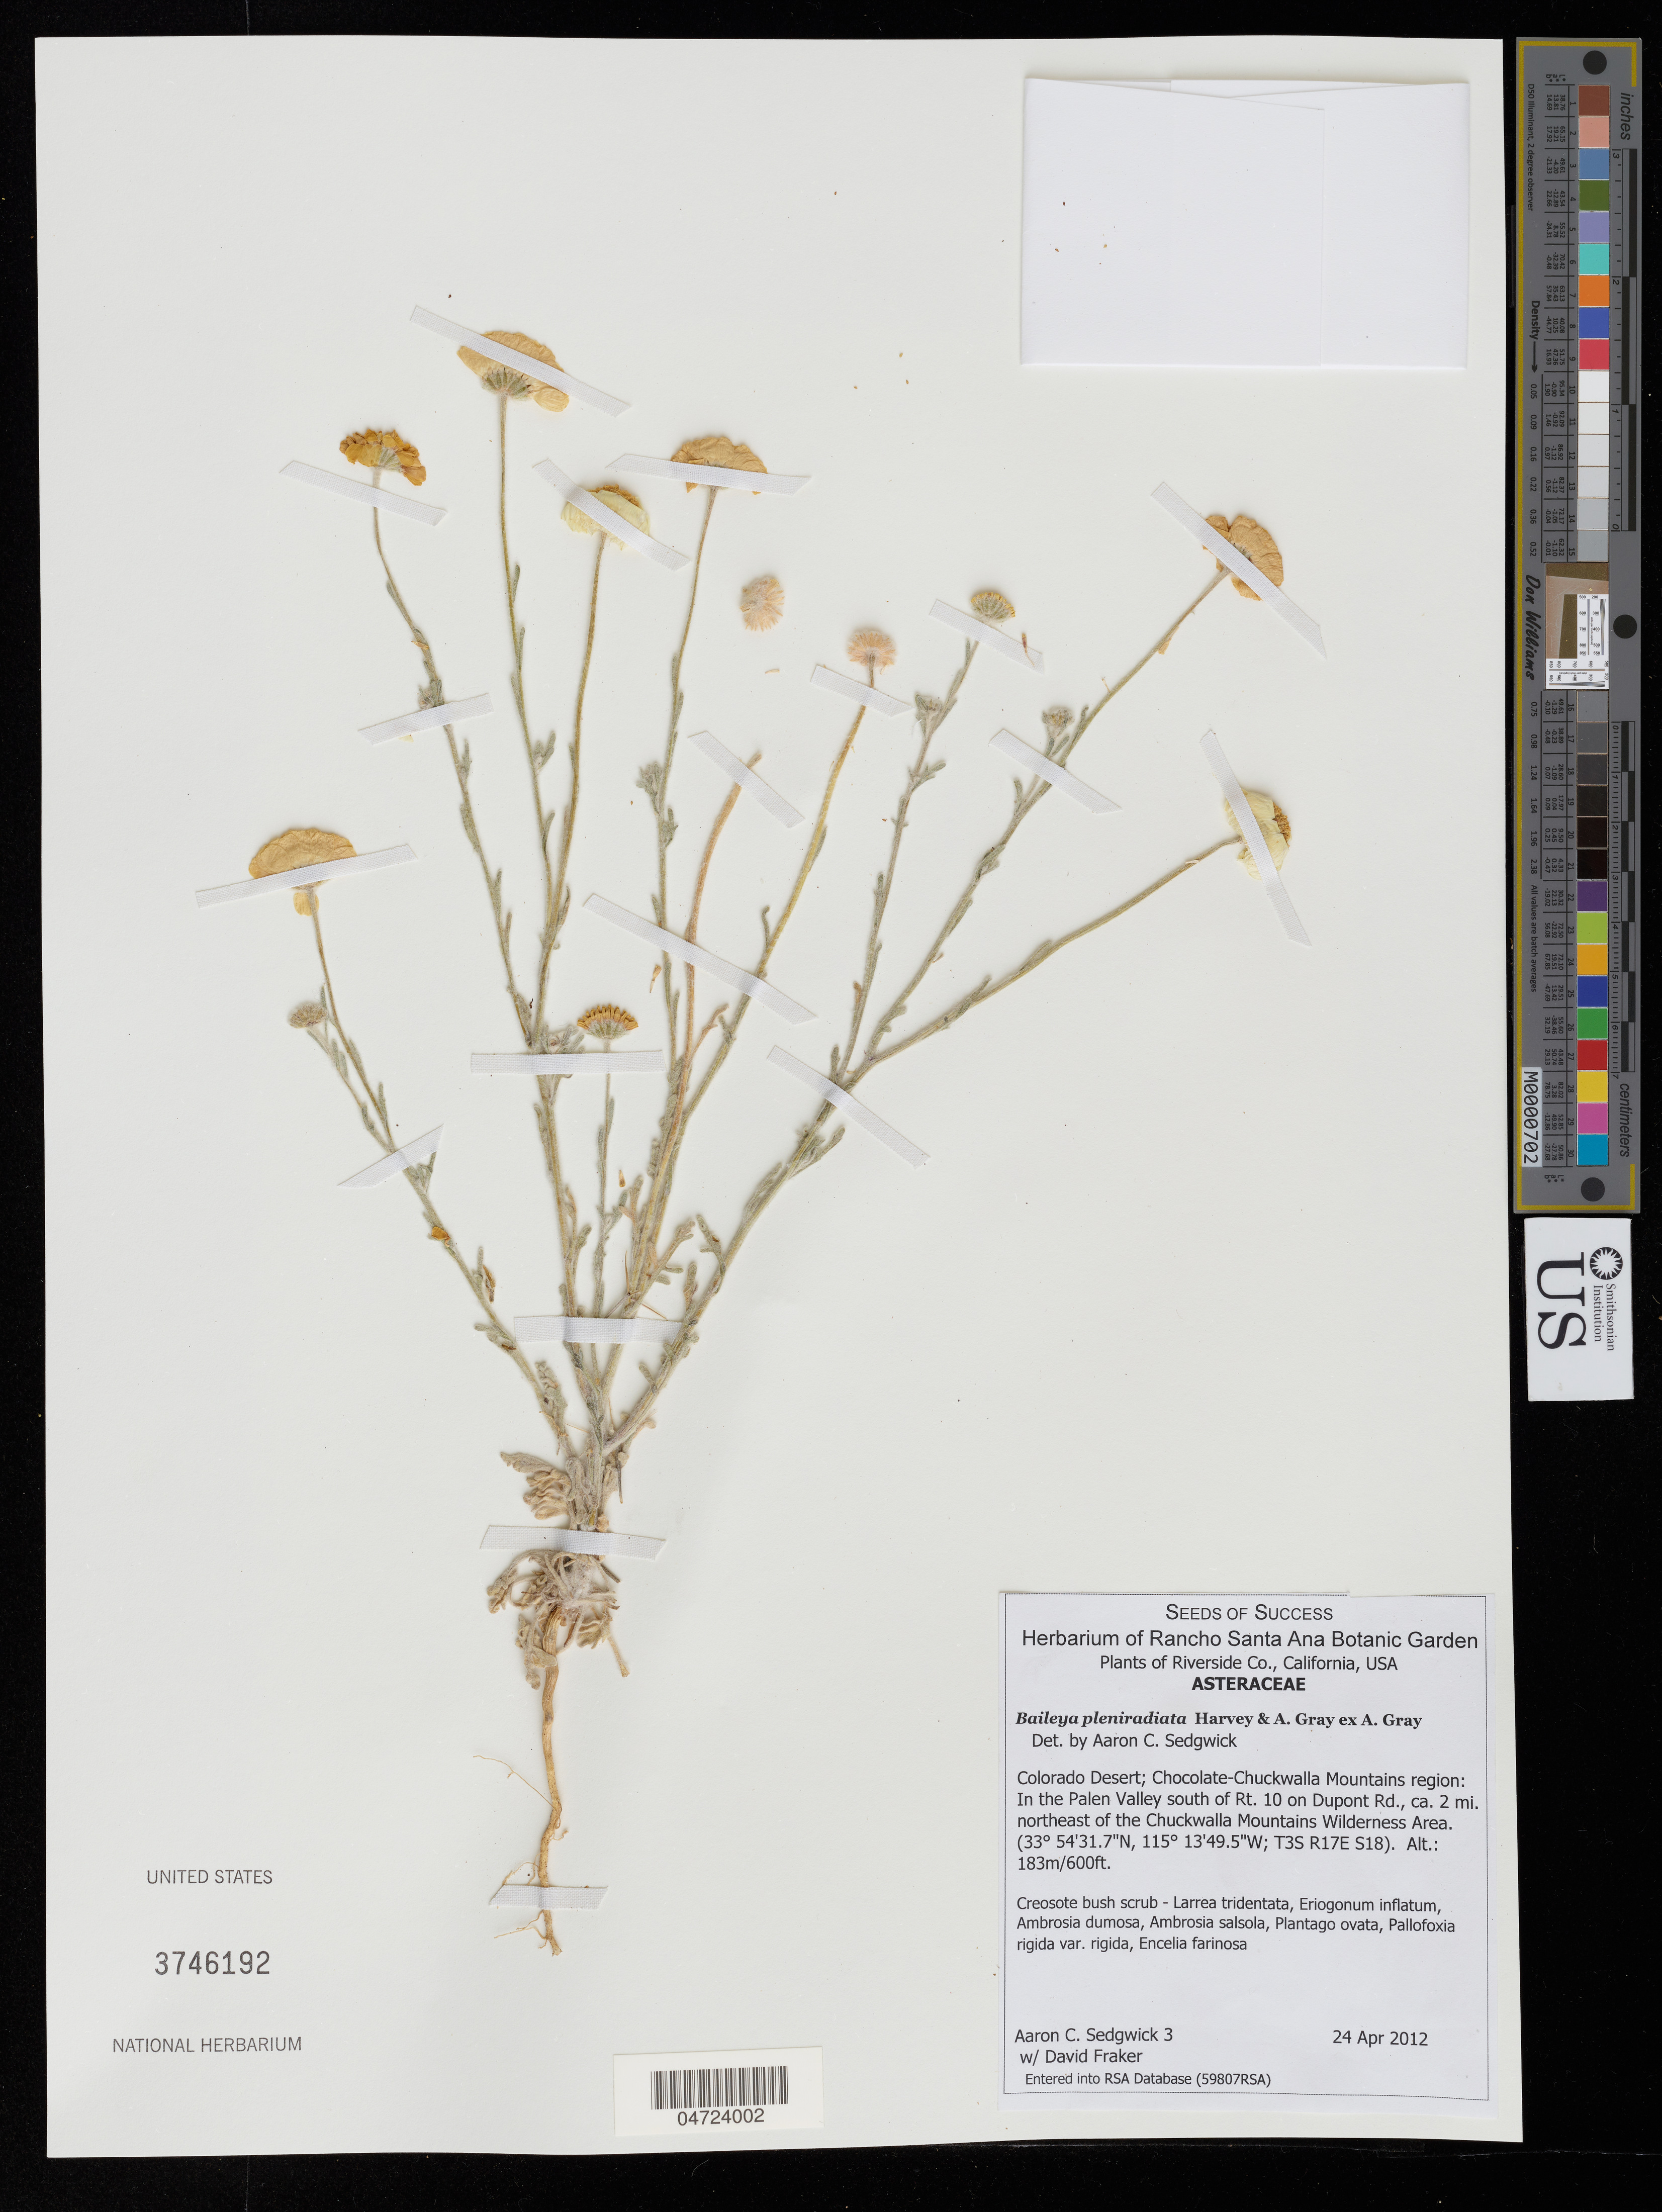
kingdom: Plantae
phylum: Tracheophyta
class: Magnoliopsida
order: Asterales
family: Asteraceae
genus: Baileya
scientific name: Baileya pleniradiata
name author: Harv. & A. Gray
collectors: A. Sedgwick & D. Fraker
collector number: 3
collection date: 2012-04-24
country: United States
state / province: California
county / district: Riverside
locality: Riverside Co. Colorado Desert; Chocolate-Chuckwalla Mountains region: In the Palen Valley south of Rt. 10 on Dupont Rd., ca. 2 mi. northeast of the Chuckwalla Mountains Wilderness Area. (T3S R17E S18).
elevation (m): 183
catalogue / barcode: US 3746192